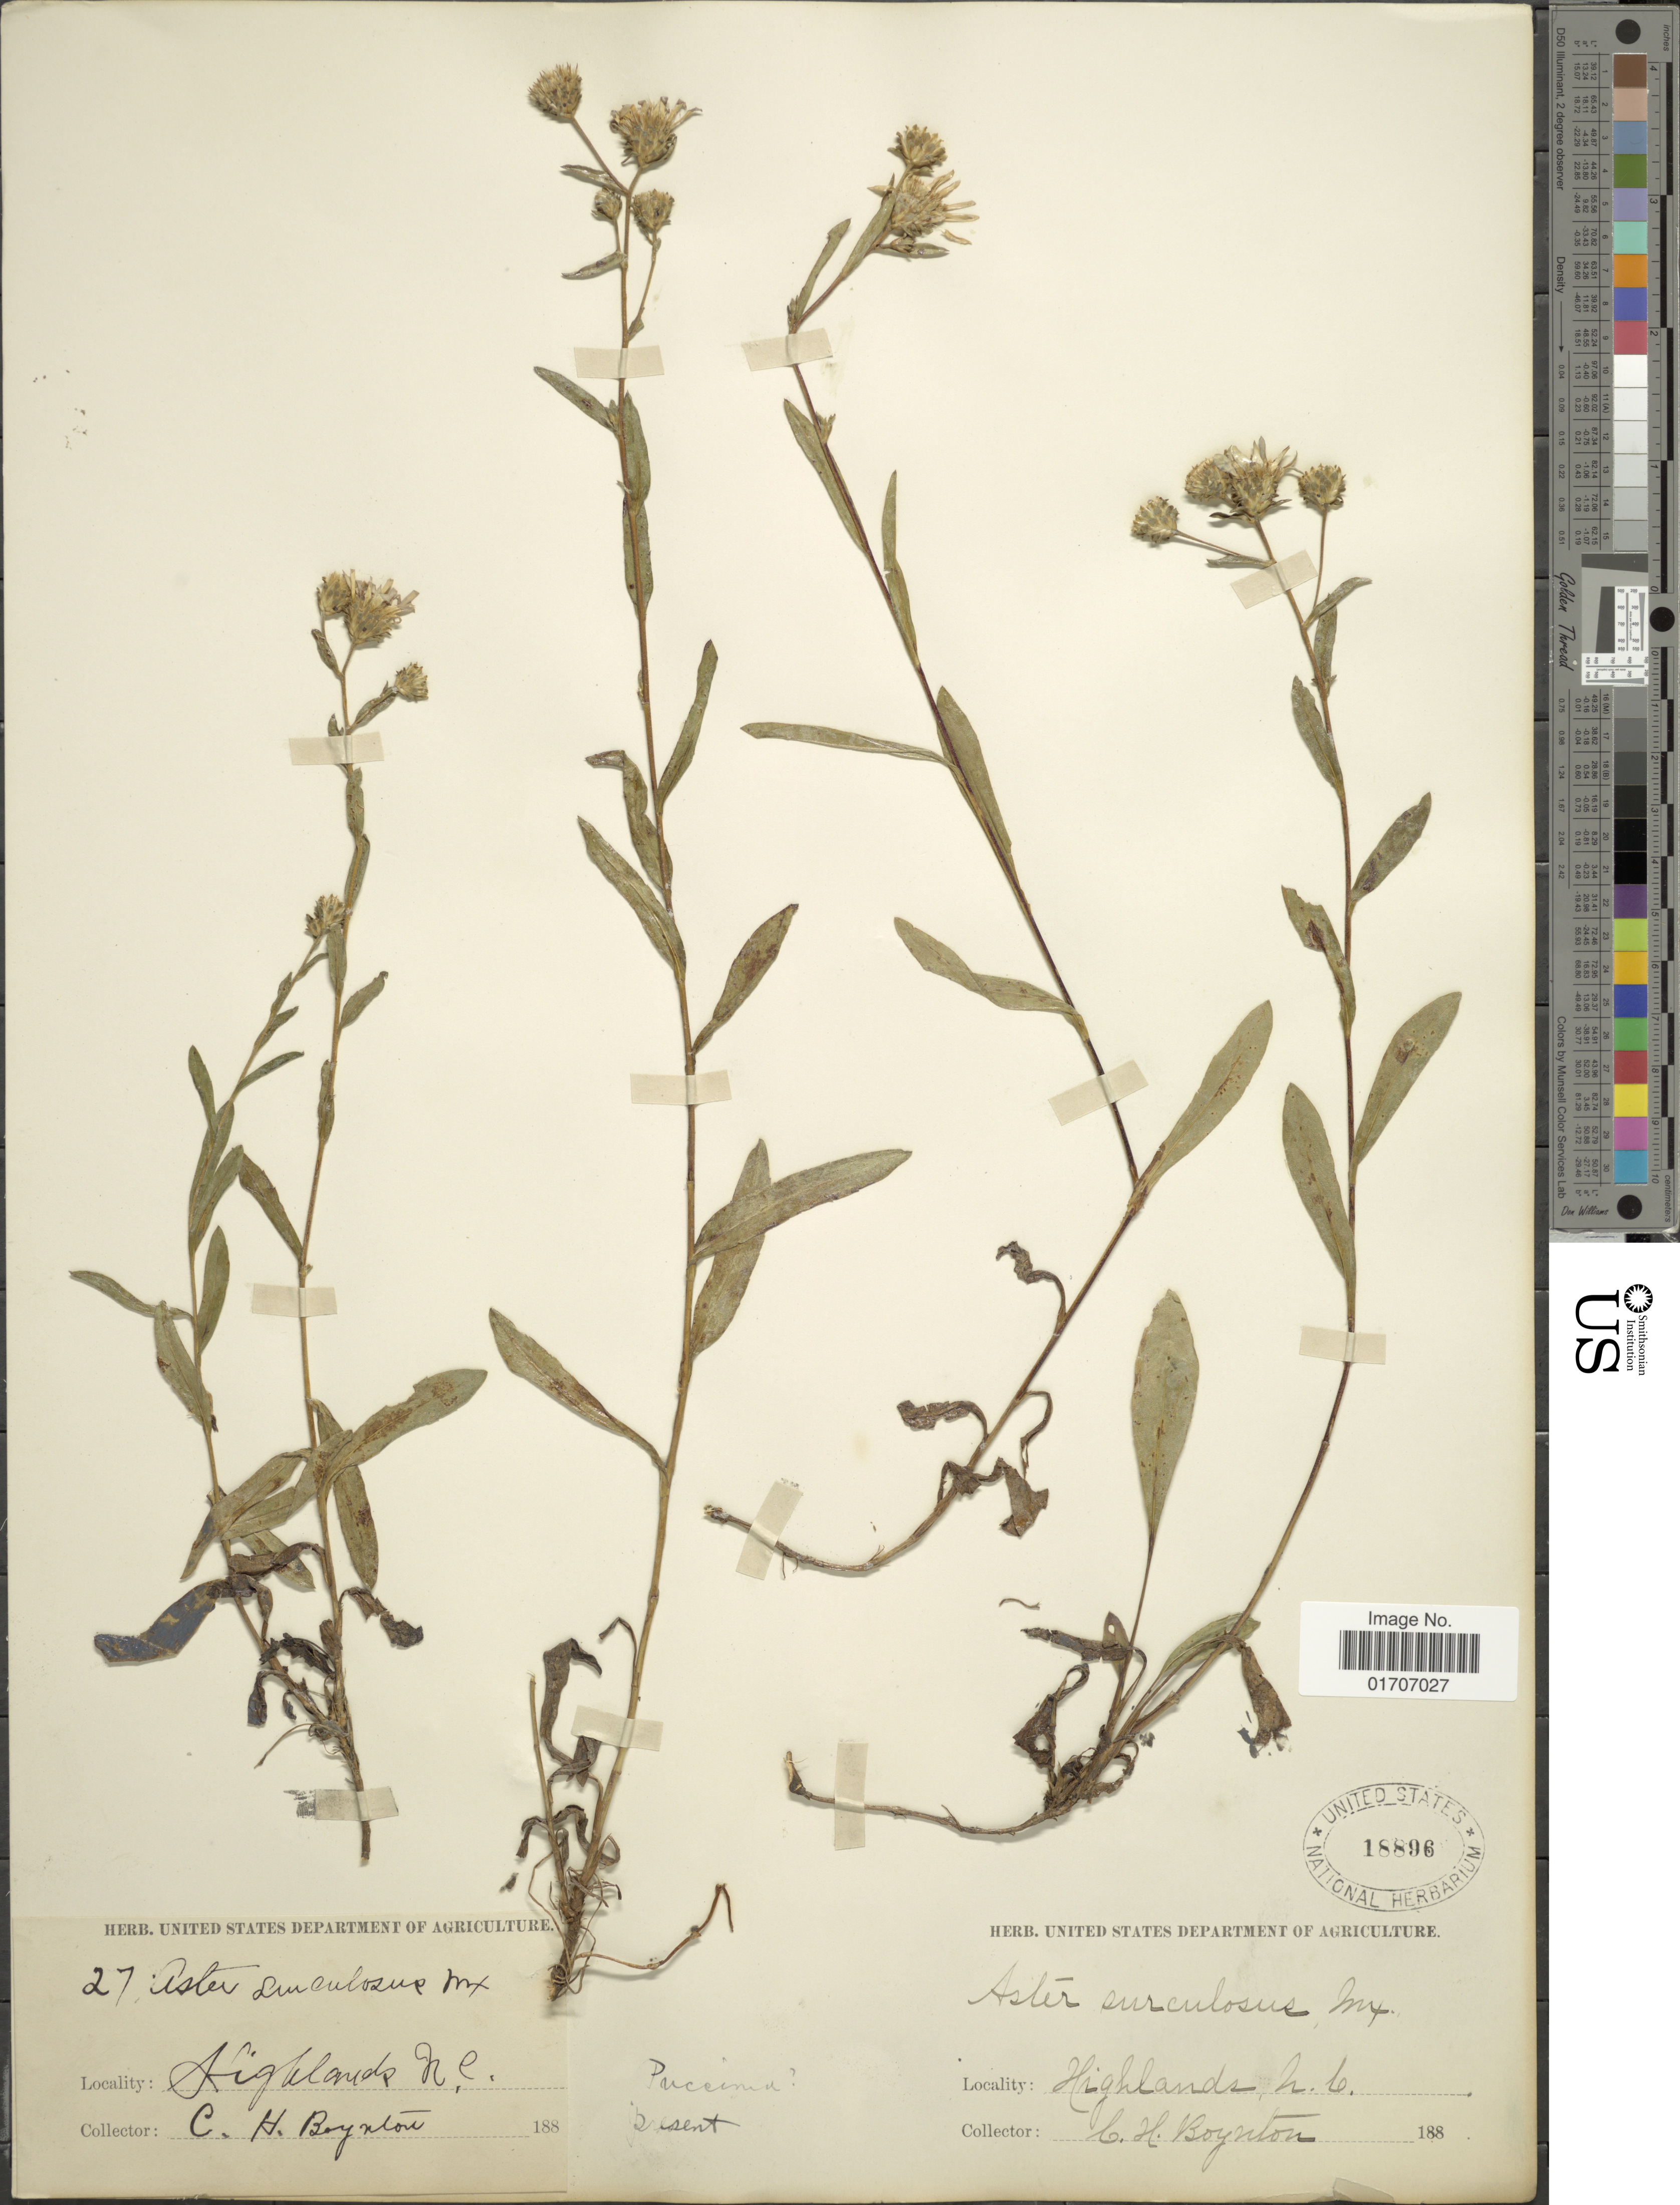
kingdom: Plantae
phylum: Tracheophyta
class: Magnoliopsida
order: Asterales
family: Asteraceae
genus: Eurybia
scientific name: Eurybia surculosa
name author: (Michx.) G.L. Nesom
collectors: C. Boynton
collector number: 27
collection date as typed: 188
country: United States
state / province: North Carolina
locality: Highlands. N.C.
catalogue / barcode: US 18896